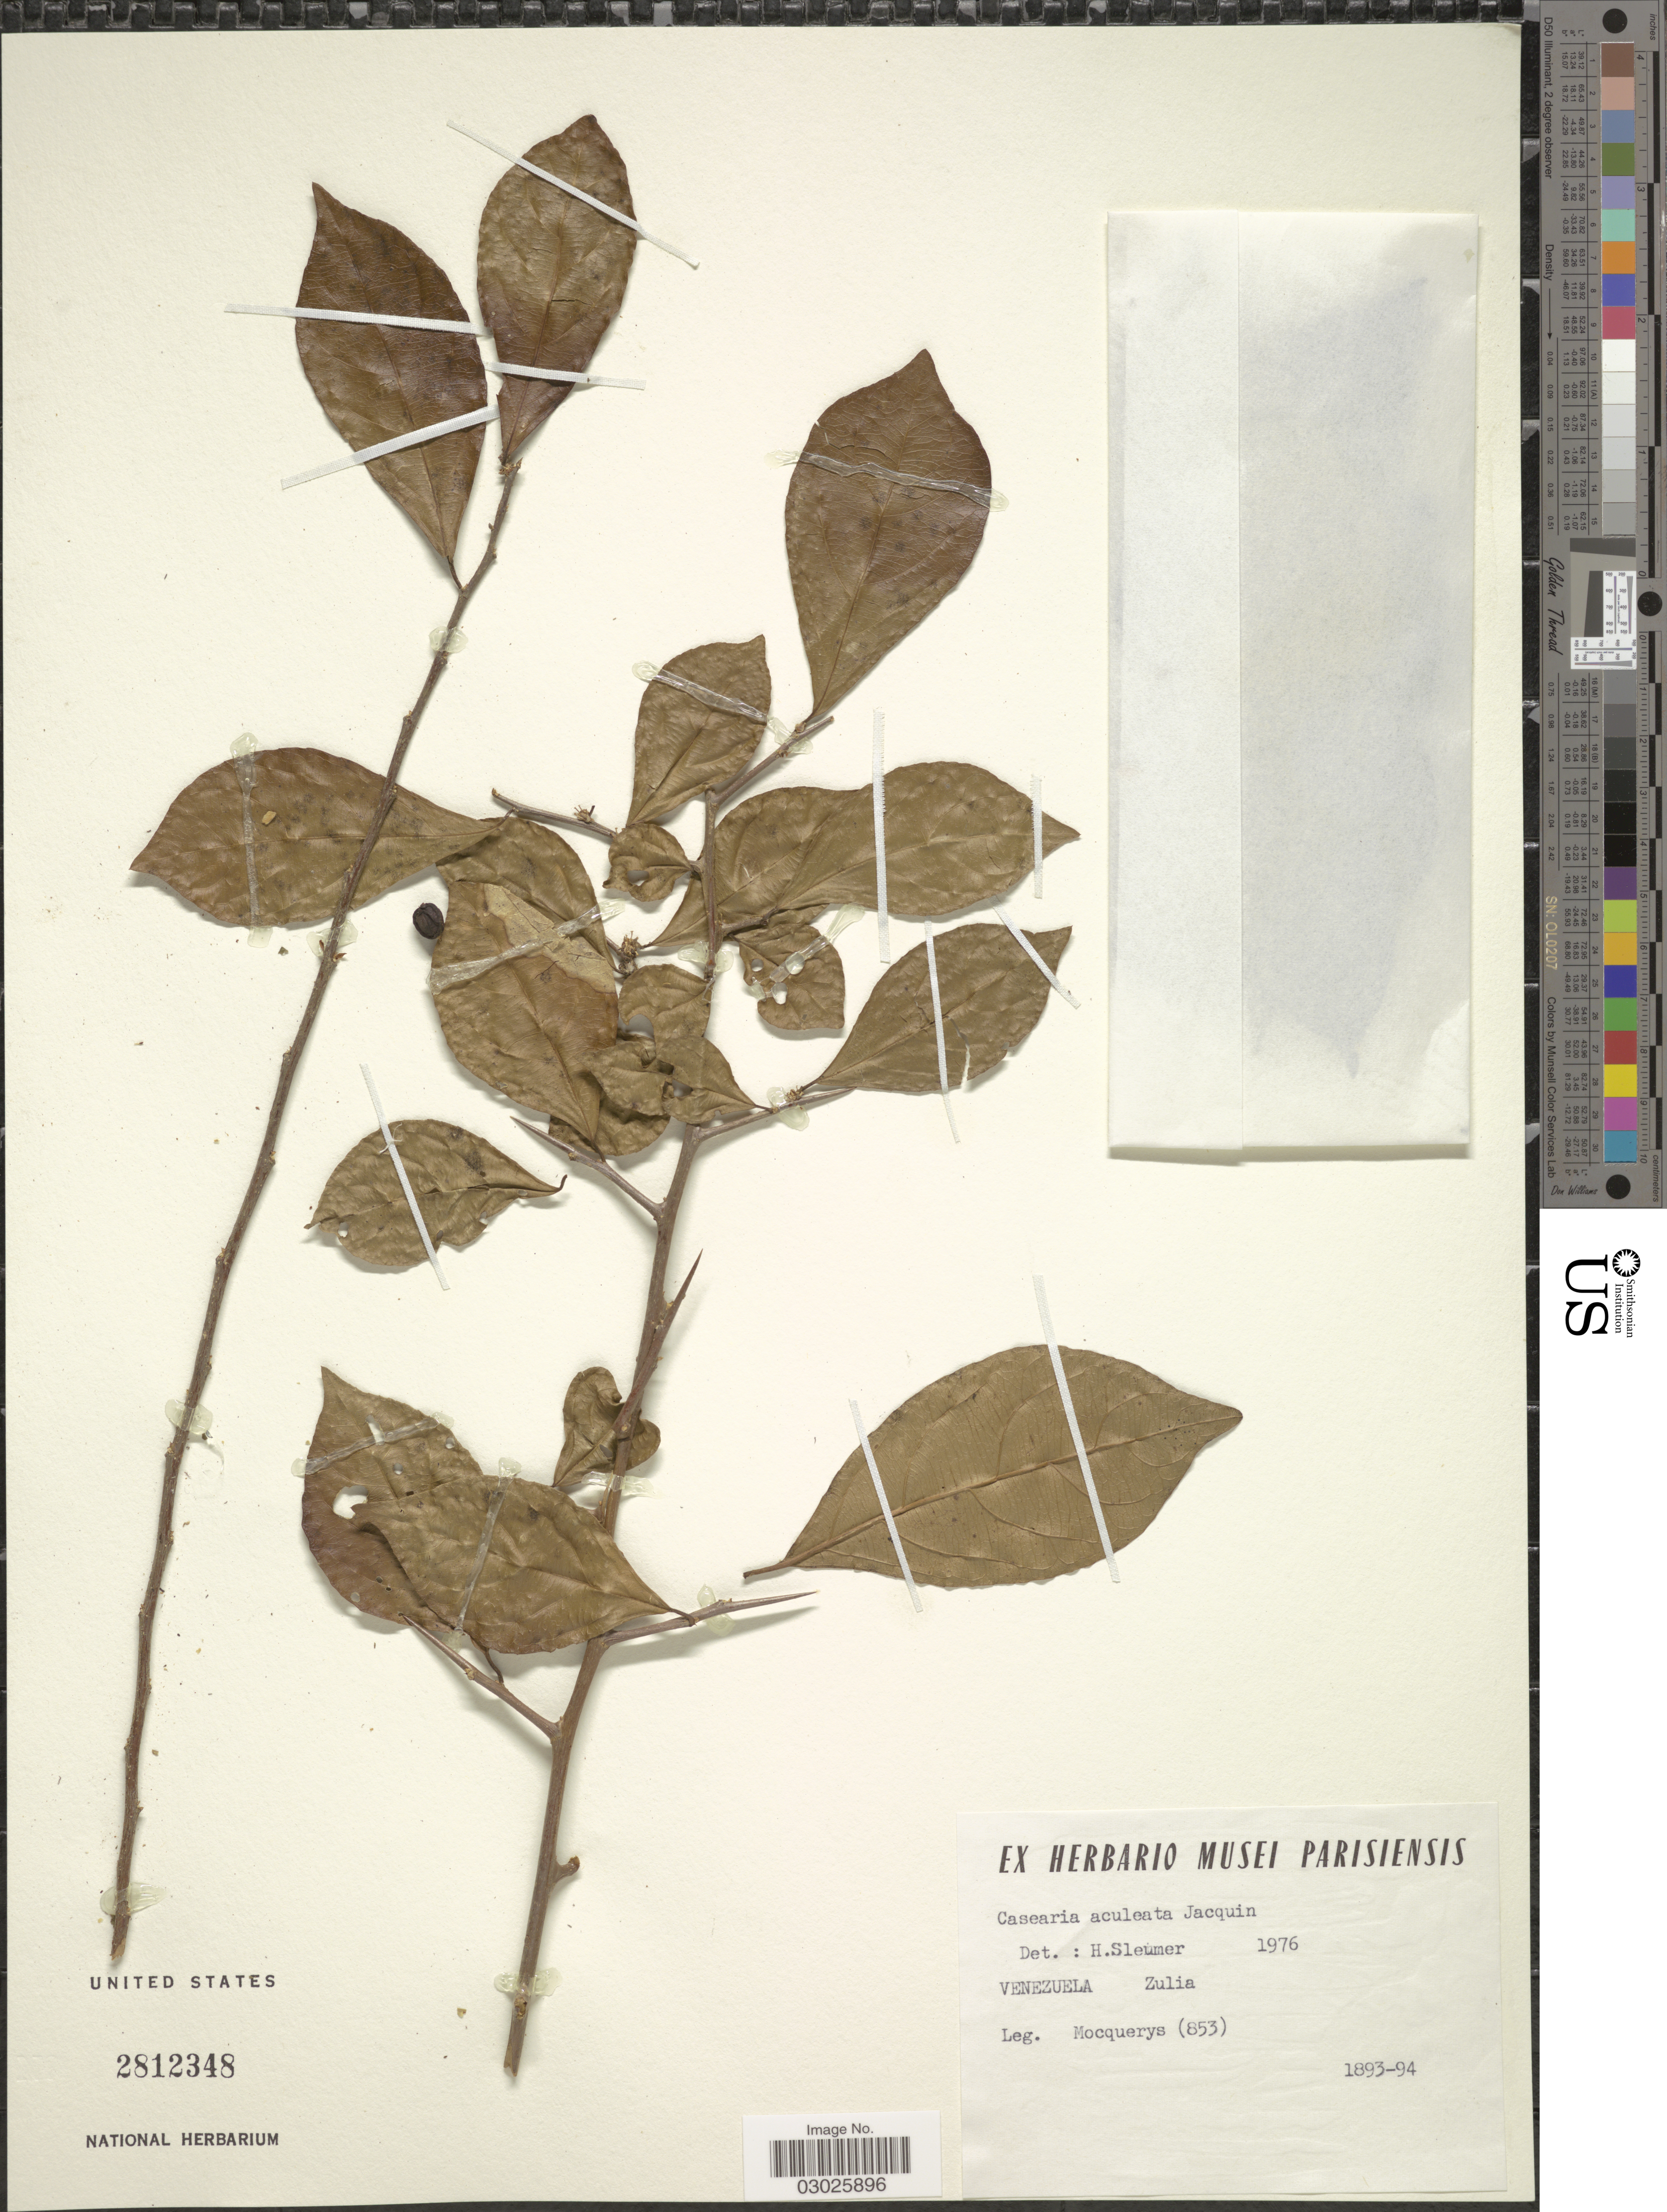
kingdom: Plantae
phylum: Tracheophyta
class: Magnoliopsida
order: Malpighiales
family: Salicaceae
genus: Casearia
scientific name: Casearia aculeata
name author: Jacq.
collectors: A. Mocquerys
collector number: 853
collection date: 1893/1894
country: Venezuela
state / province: Zulia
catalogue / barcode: US 2812348